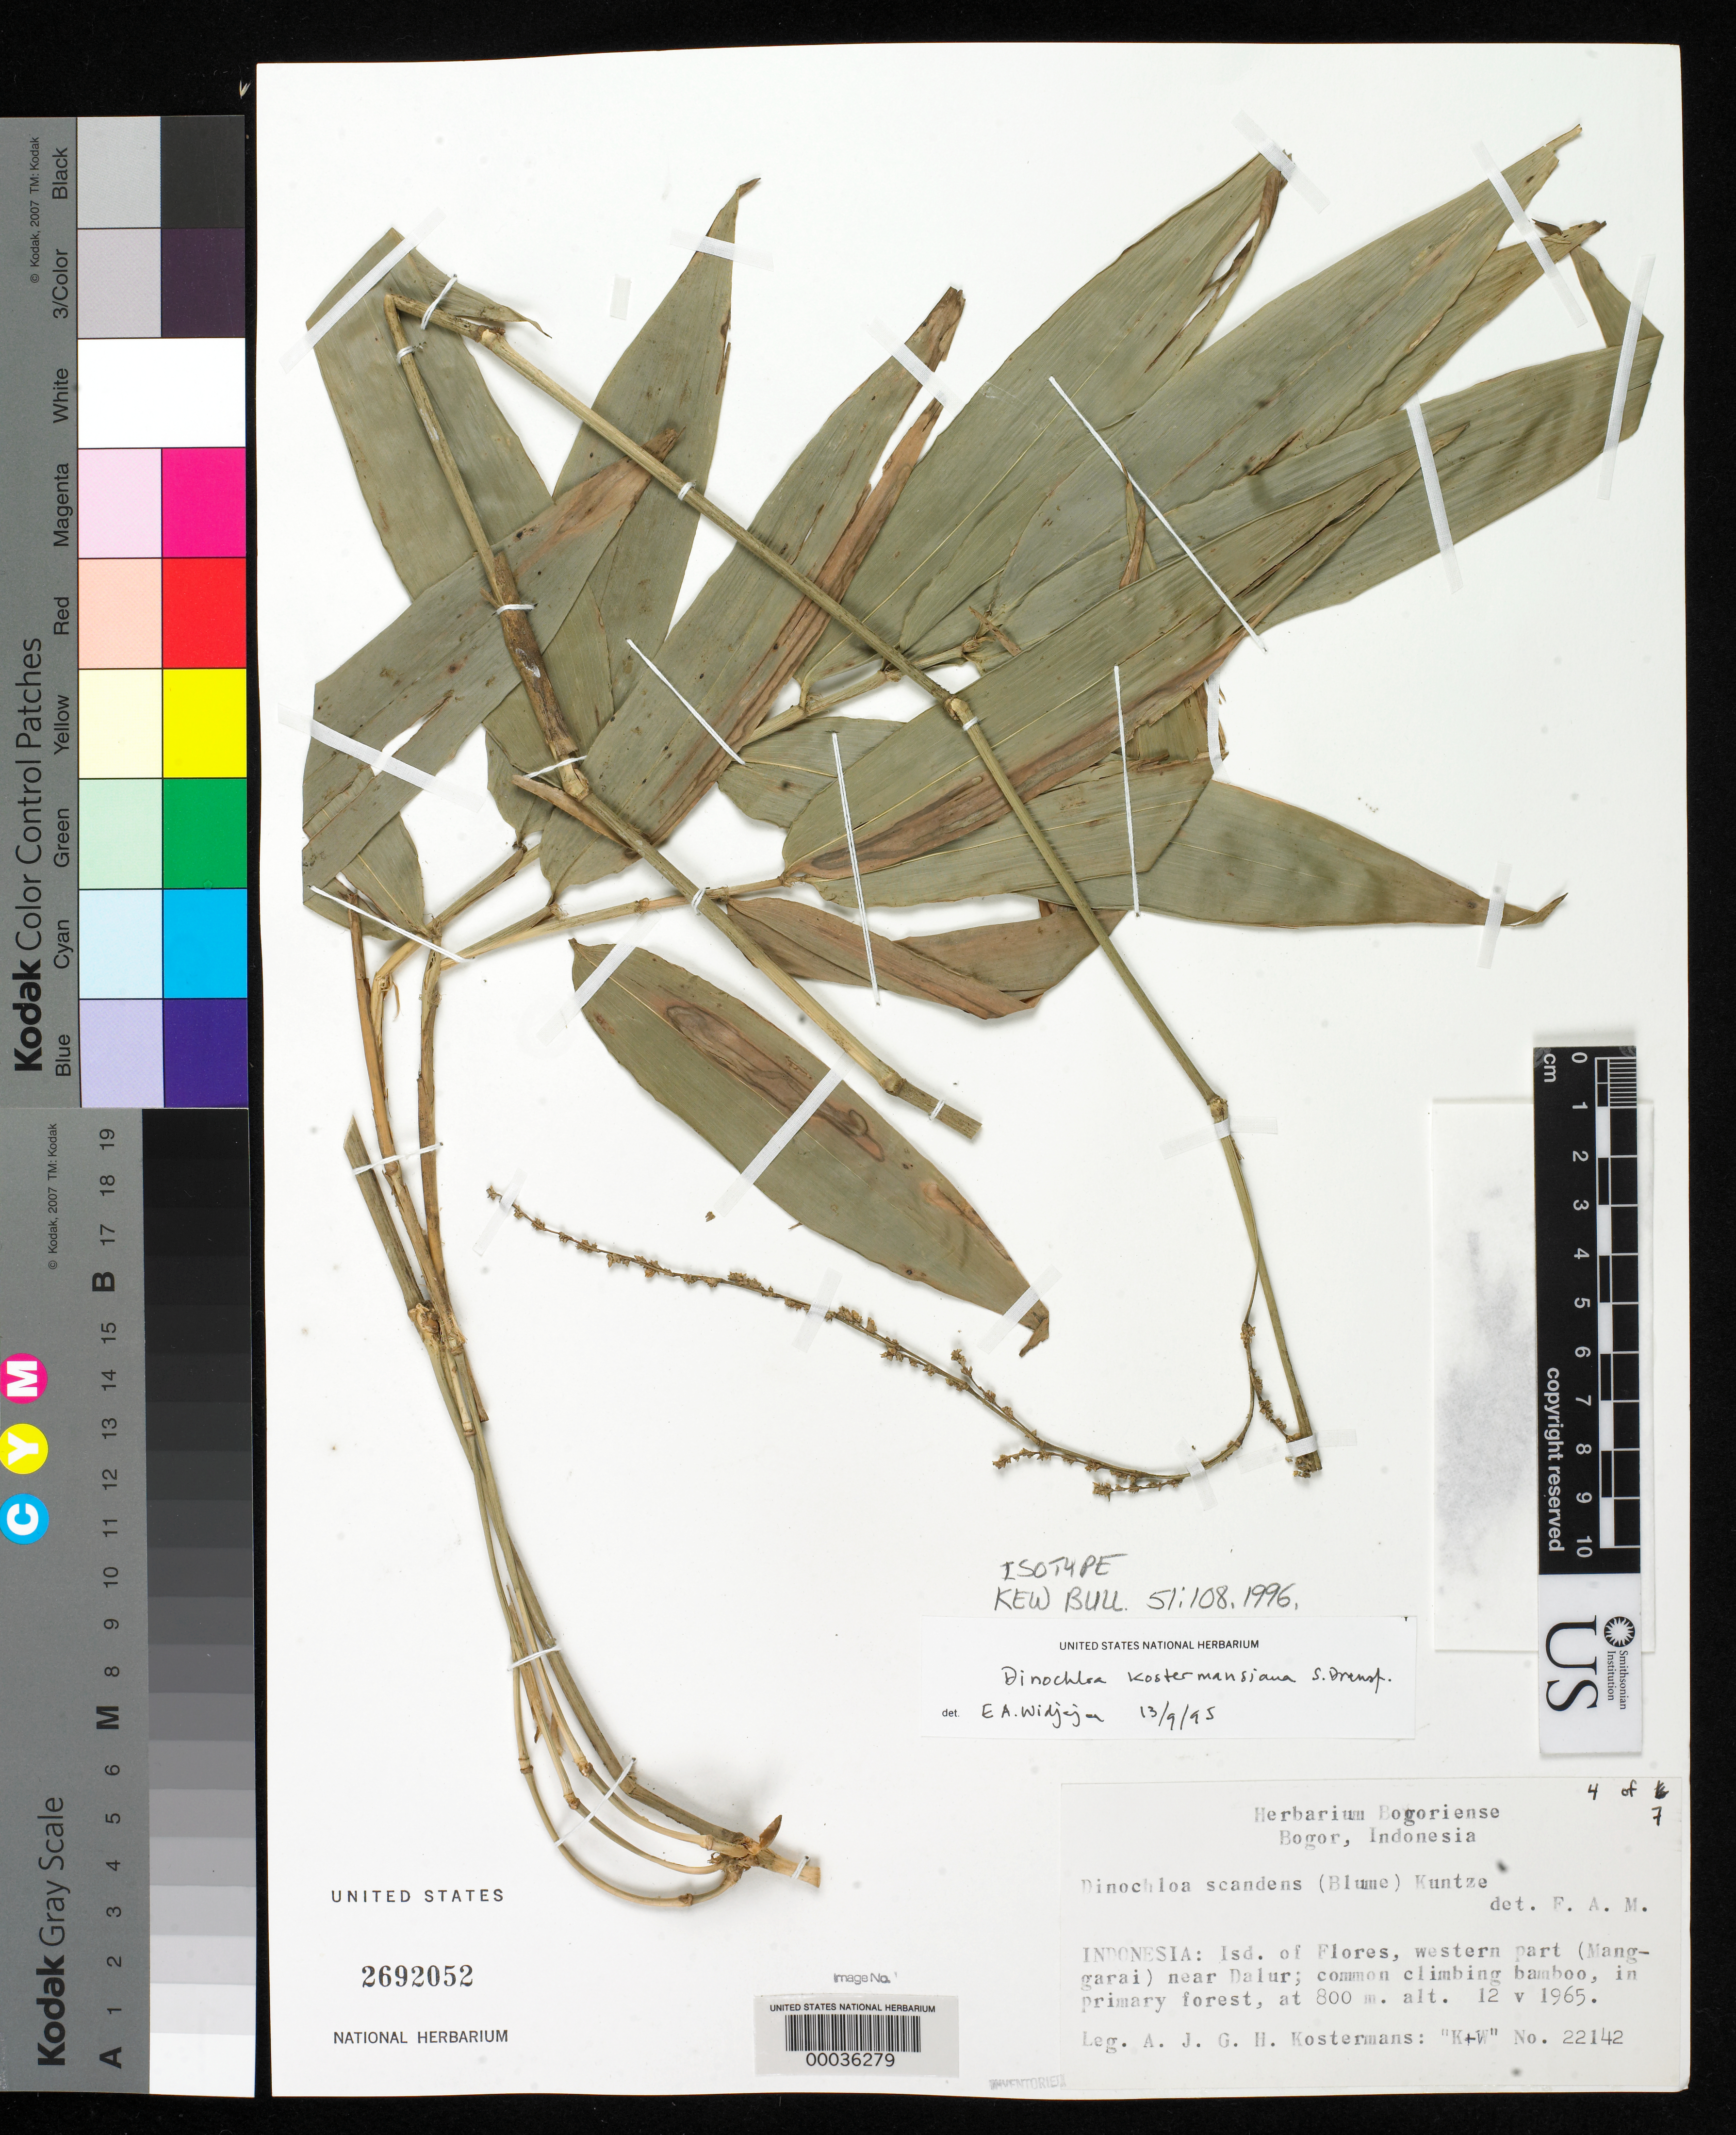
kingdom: Plantae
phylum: Tracheophyta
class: Liliopsida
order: Poales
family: Poaceae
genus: Dinochloa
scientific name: Dinochloa kostermansiana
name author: S. Dransf.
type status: Isotype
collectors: A. J. G. Kostermans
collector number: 22142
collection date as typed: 12 May 1965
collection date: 1965-05-12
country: Indonesia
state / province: Nusa Tenggara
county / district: Nusa Tenggara Timur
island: Flores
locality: Near Dalur.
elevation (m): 800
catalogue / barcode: US 2692052